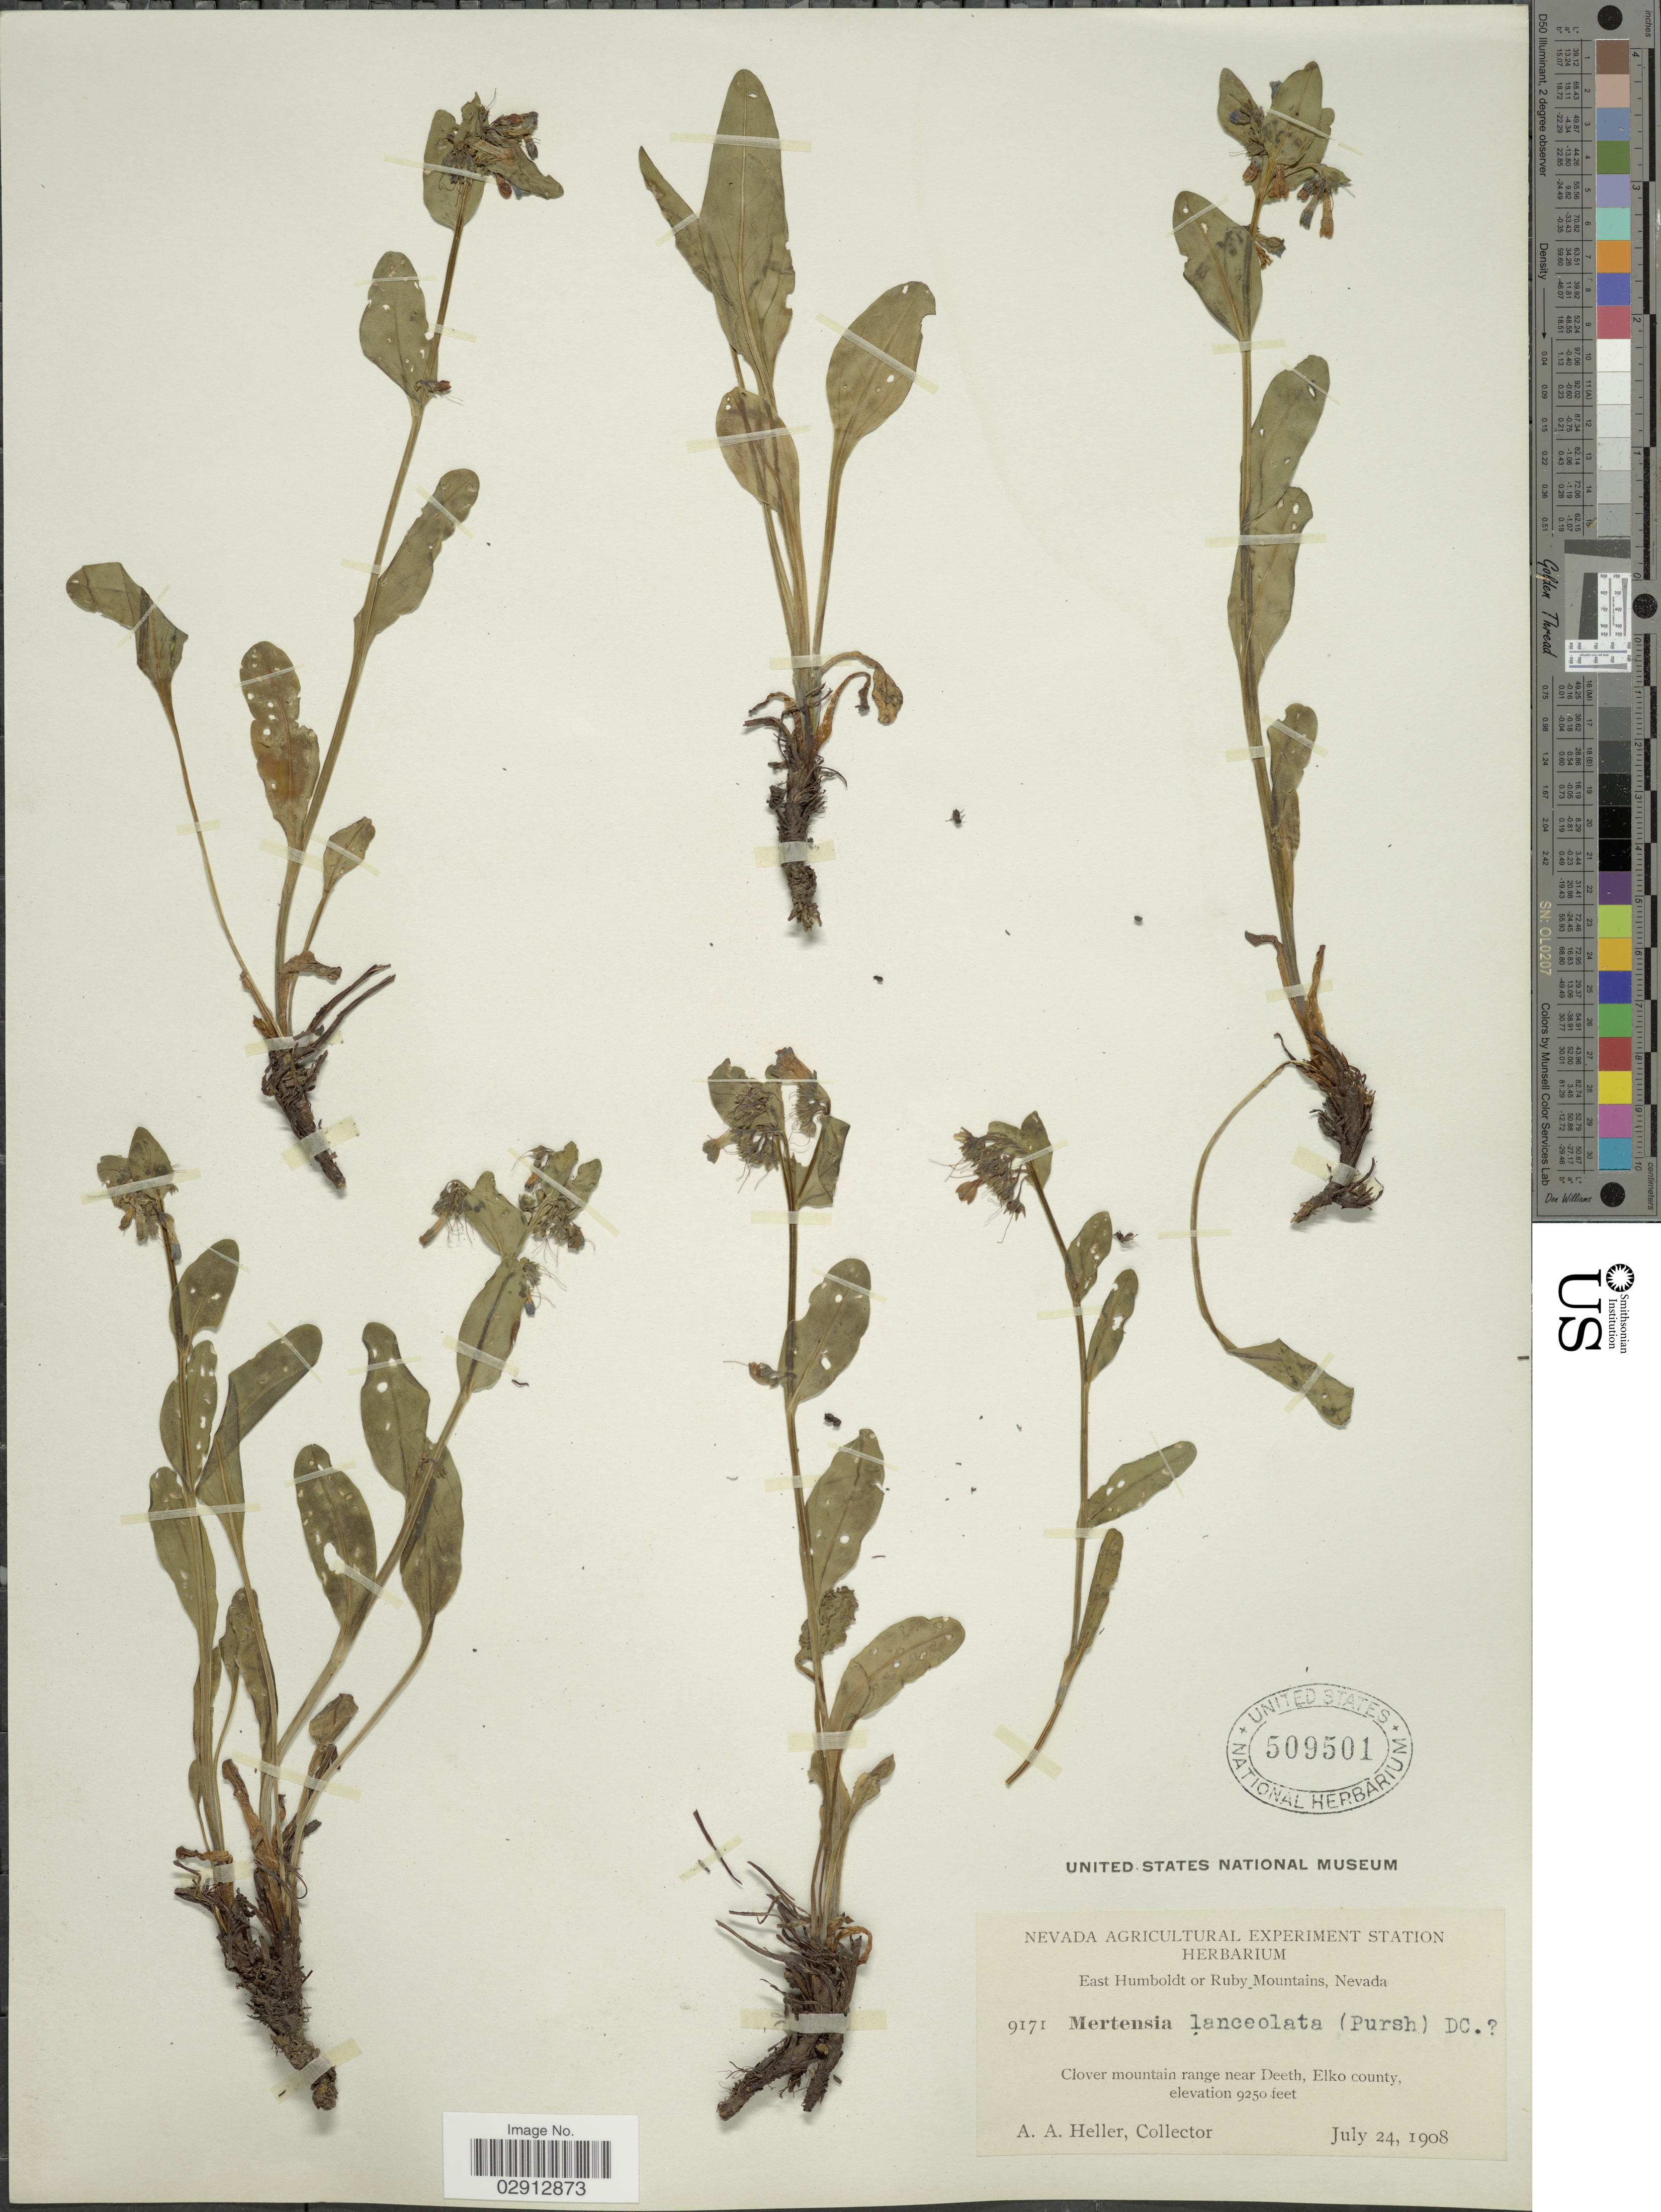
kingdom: Plantae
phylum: Tracheophyta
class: Magnoliopsida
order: Boraginales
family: Boraginaceae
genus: Mertensia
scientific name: Mertensia oblongifolia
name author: (Nutt.) G. Don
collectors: A. A. Heller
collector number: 9171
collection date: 1908-07-24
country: United States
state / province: Nevada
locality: East Humboldt of Ruby Mountains. Clover mountain range near Deeth, Elko county.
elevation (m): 2819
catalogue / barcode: US 509501